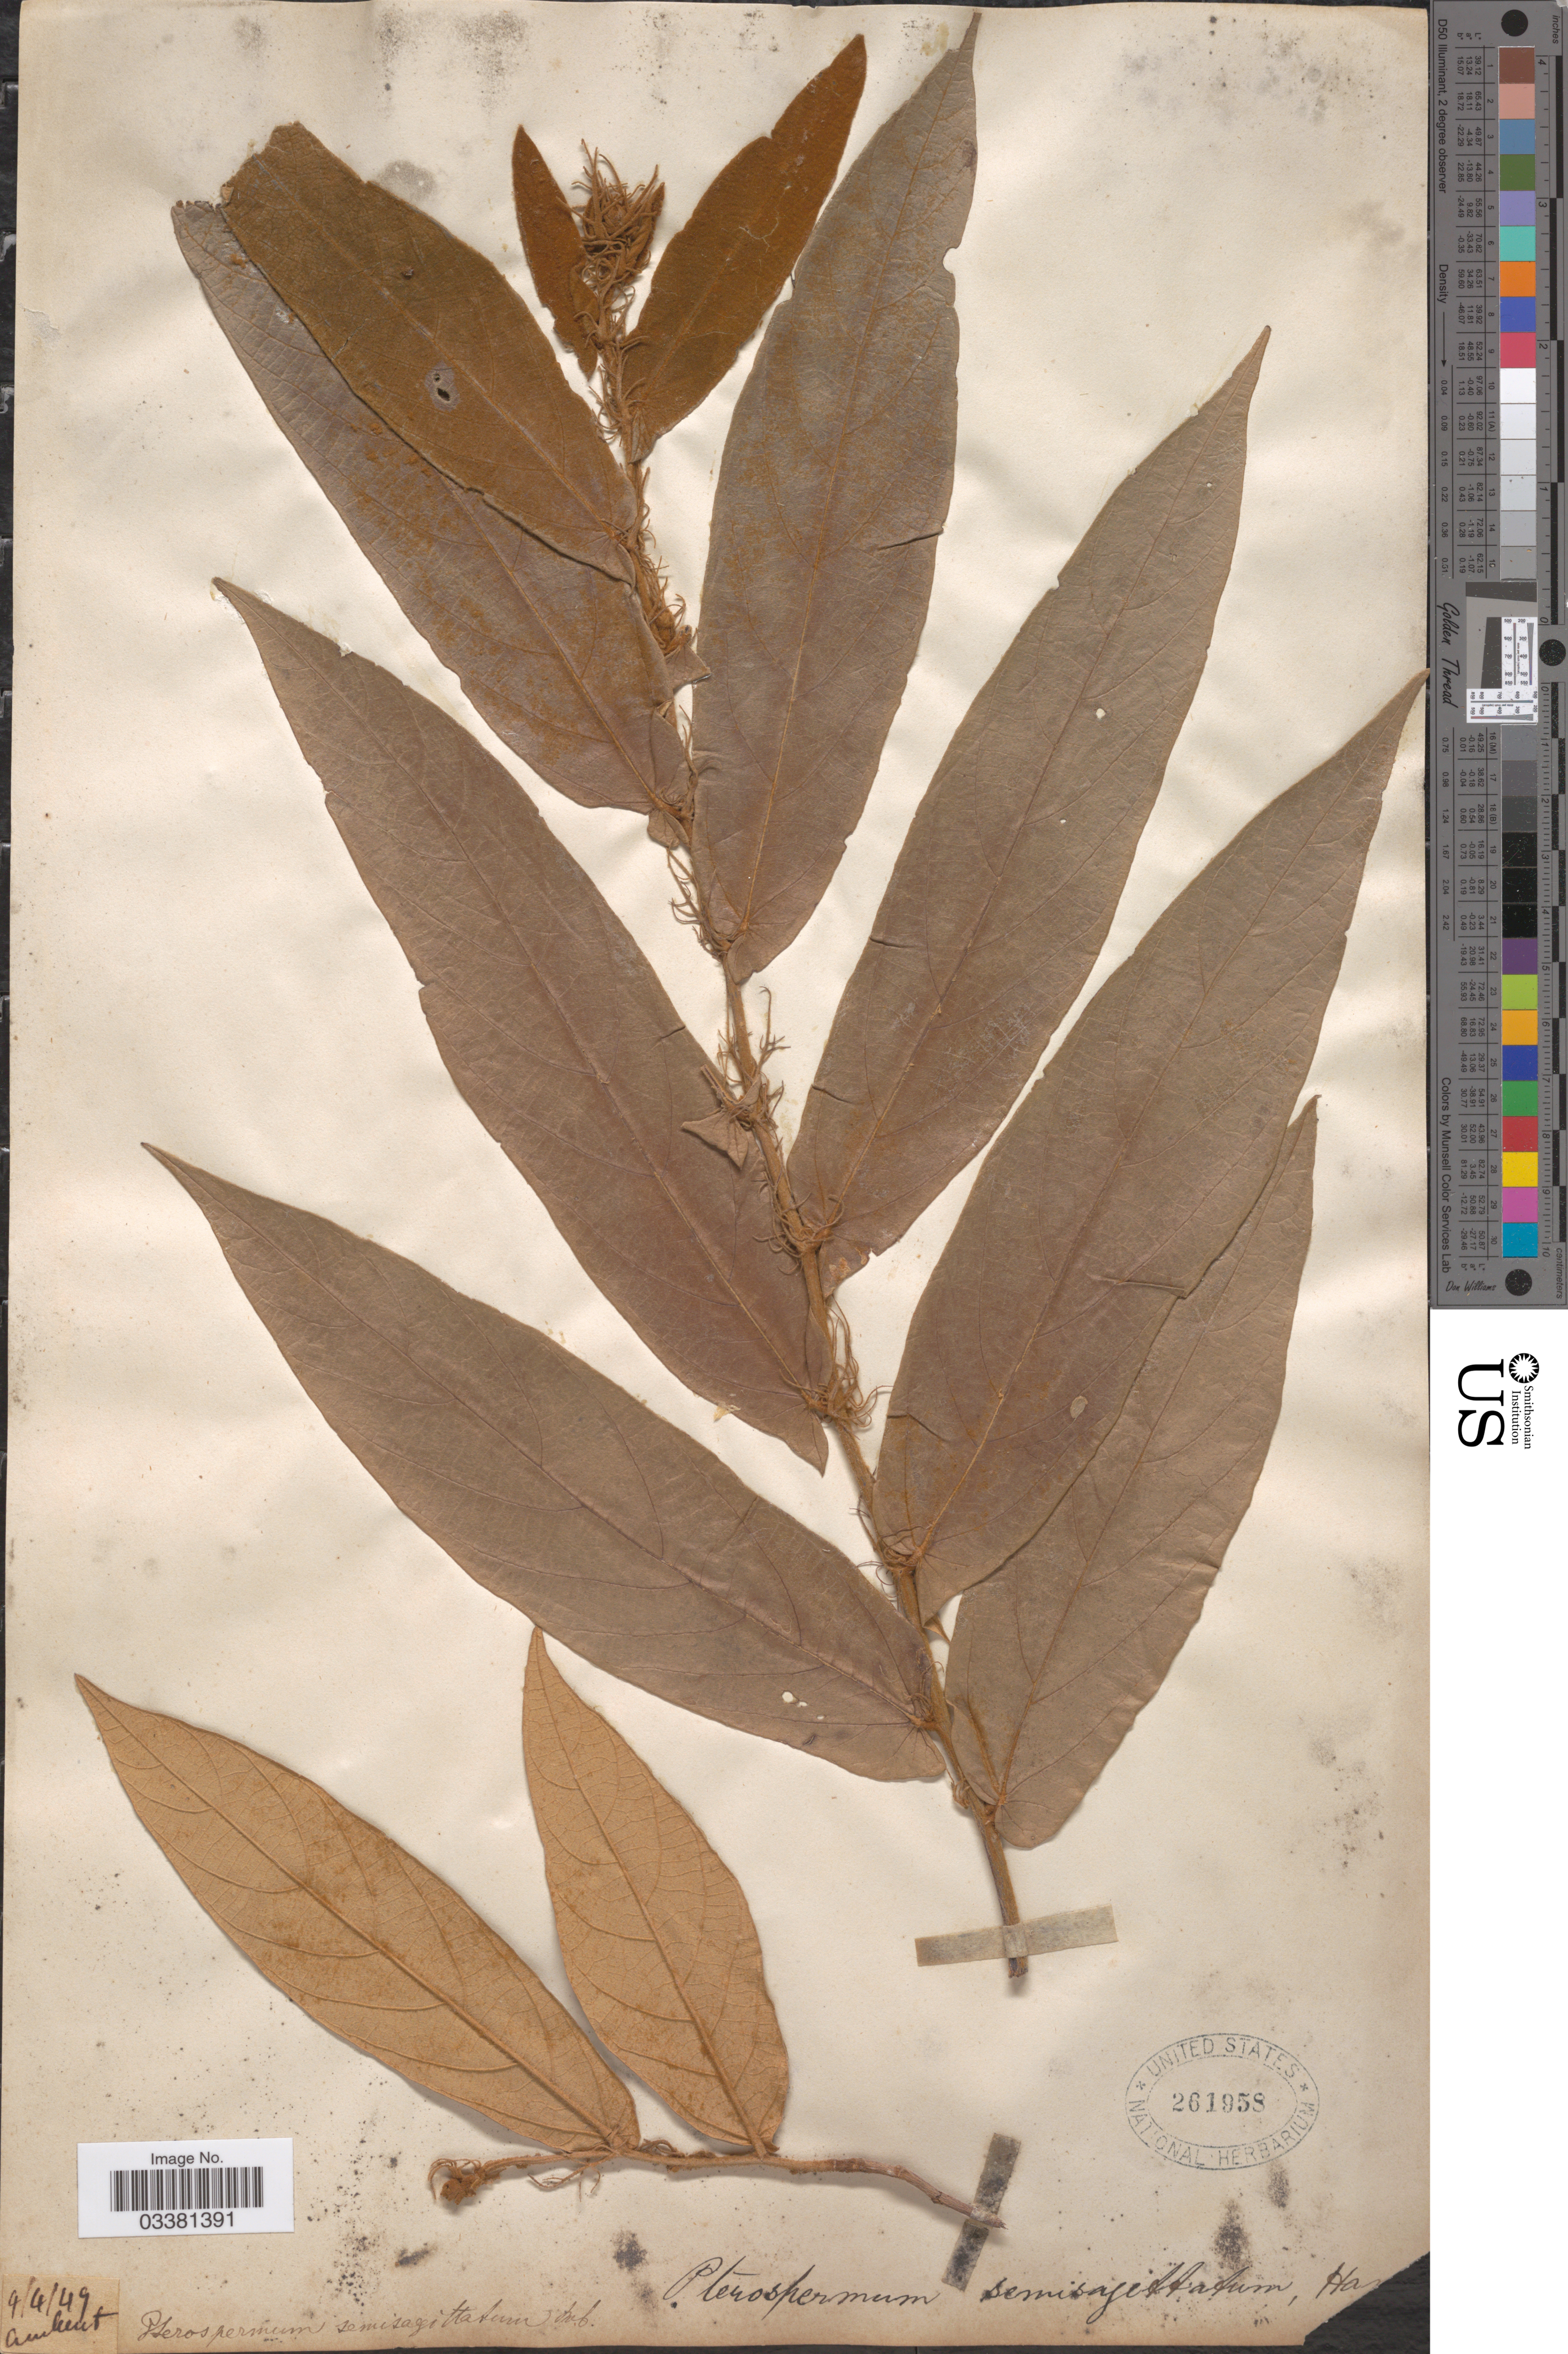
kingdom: Plantae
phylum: Tracheophyta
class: Magnoliopsida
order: Malvales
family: Malvaceae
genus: Pterospermum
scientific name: Pterospermum semisagittatum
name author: Buch.-Ham. & Roxb.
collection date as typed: Transcribed d/m/y: 9/4/49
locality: Amherst [interpreted] [unsure placement]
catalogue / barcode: US 261958